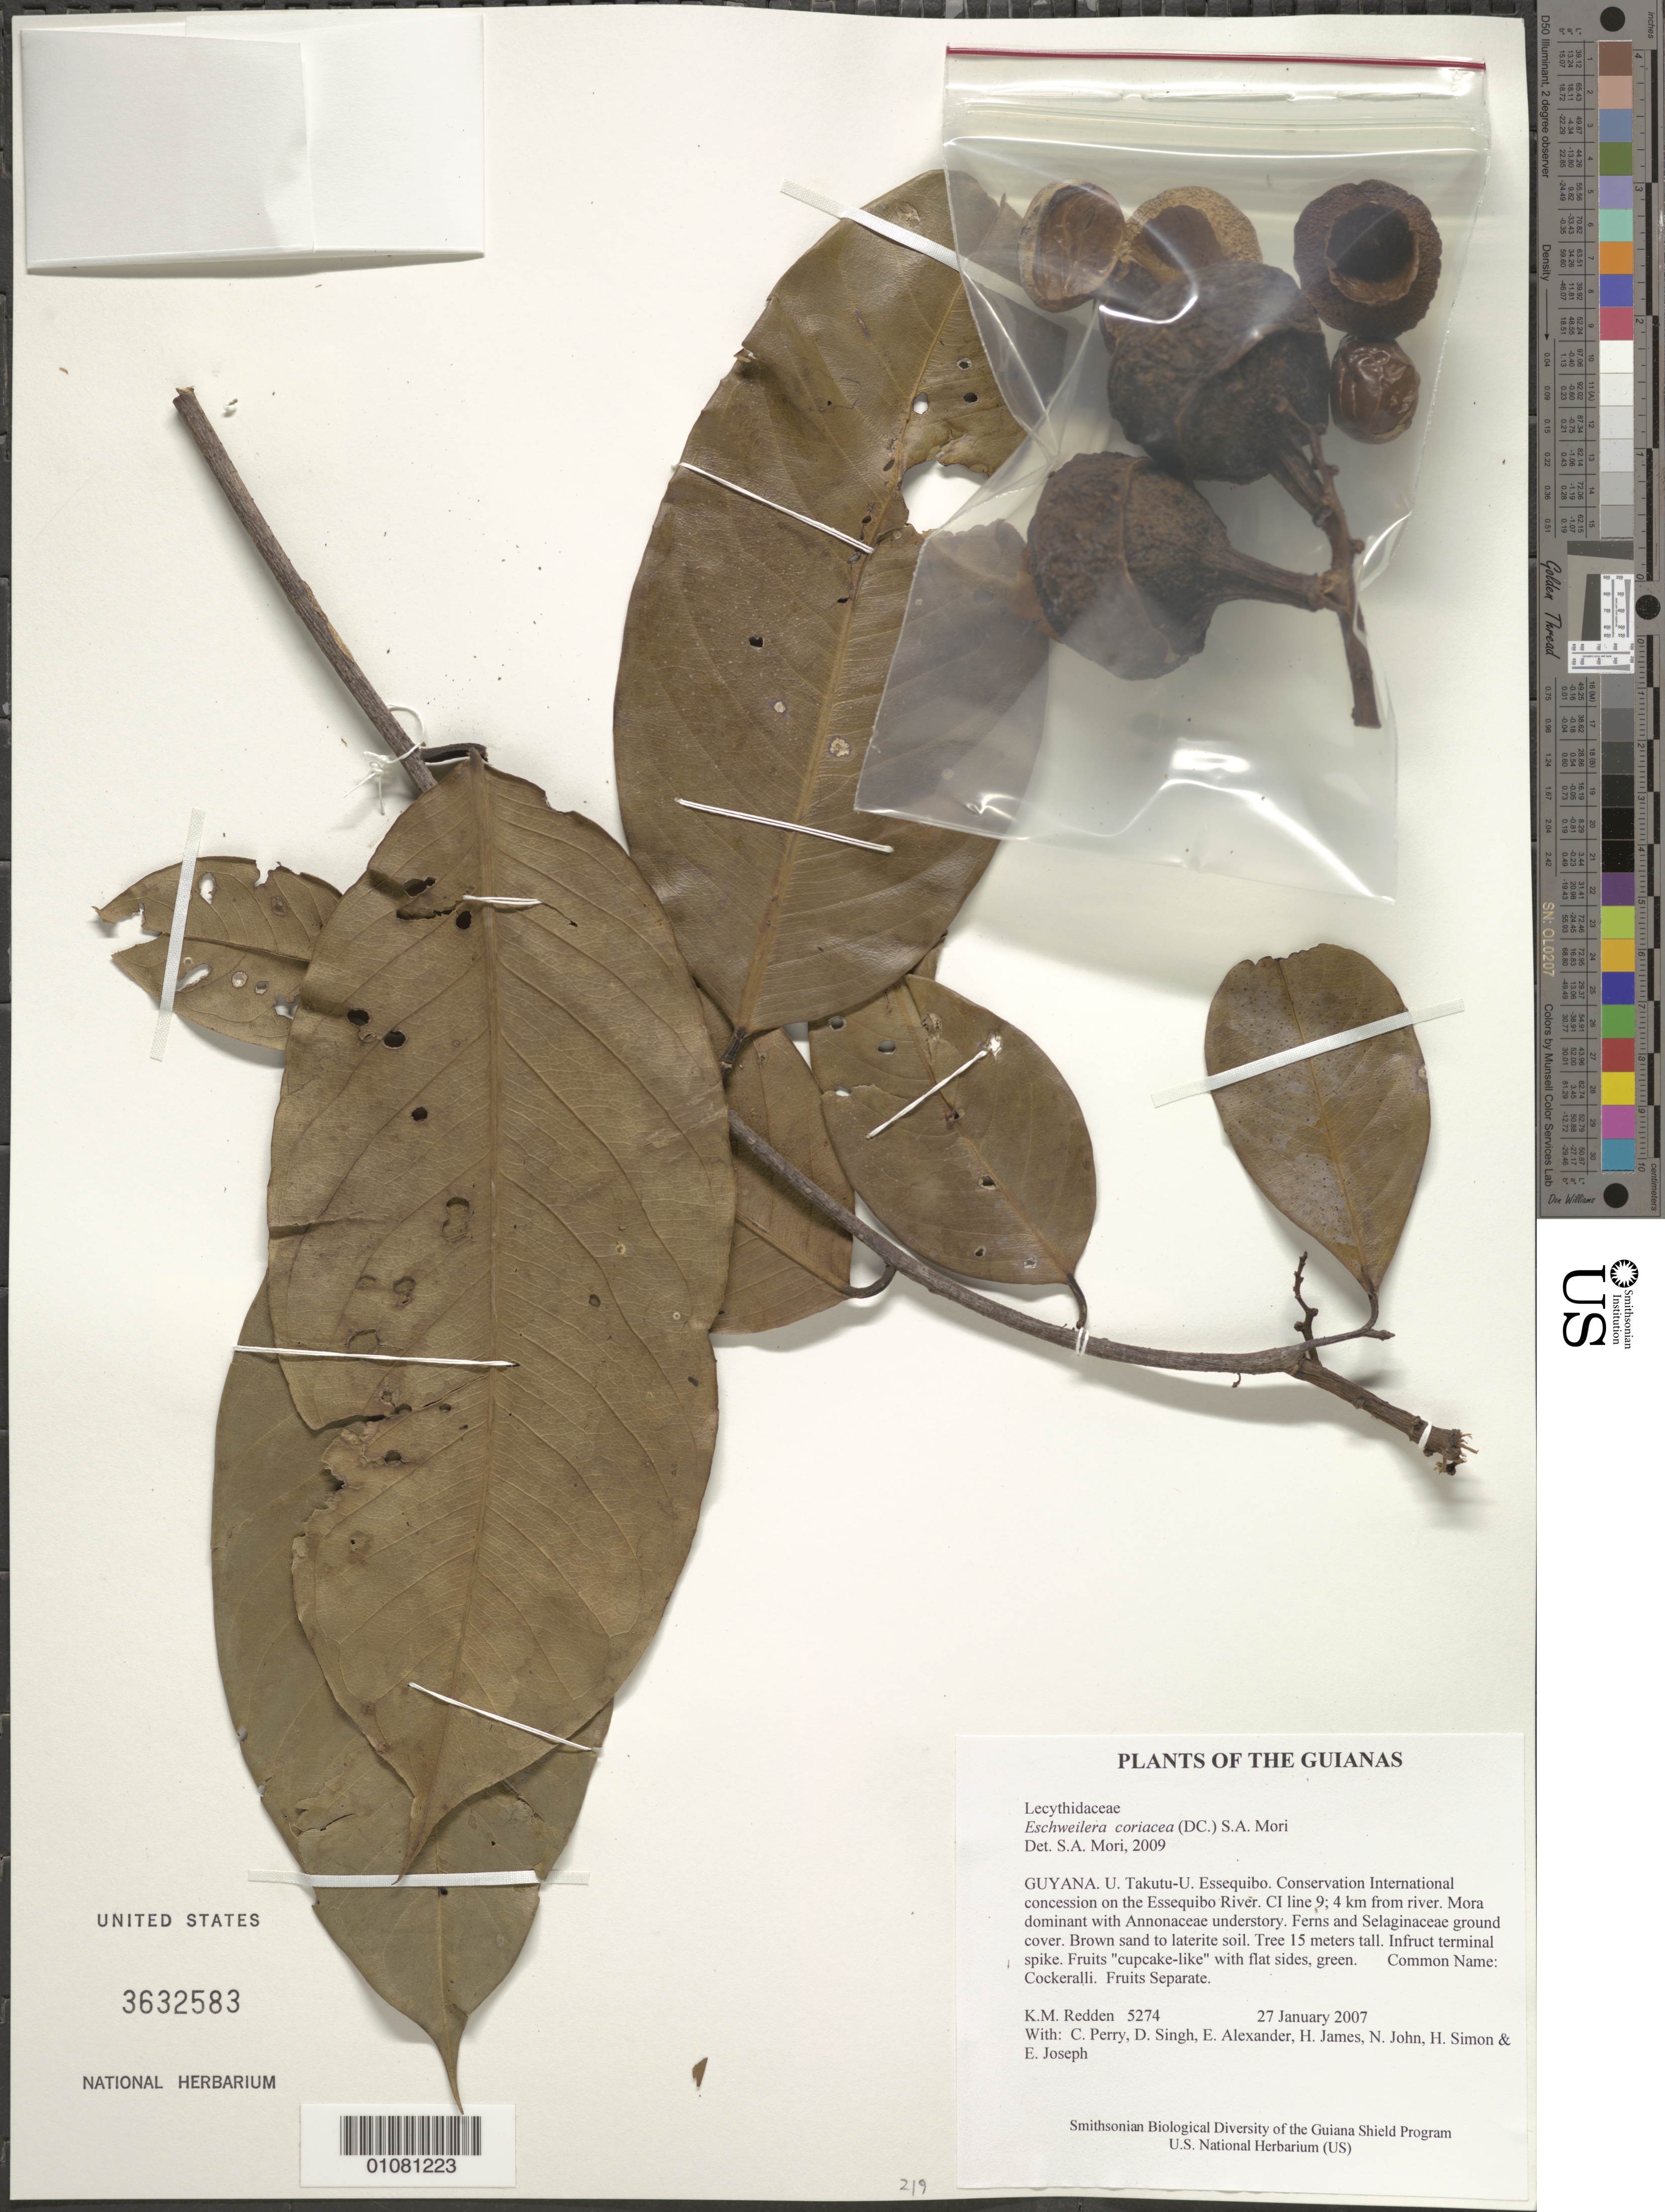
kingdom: Plantae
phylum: Tracheophyta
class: Magnoliopsida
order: Ericales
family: Lecythidaceae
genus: Eschweilera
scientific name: Eschweilera coriacea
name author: (DC.) S.A. Mori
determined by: Mori, Scott A.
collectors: K. M. Redden, C. Perry, D. Singh, E. Alexander, H. James, N. John, H. Simon & E. Joseph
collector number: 5274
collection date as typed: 27 January 2007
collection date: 2007-01-27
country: Guyana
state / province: U. Takutu-U. Essequibo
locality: Conservation International concession on the Essequibo River. CI line 9; 4 km from river.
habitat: Mora dominant with Annonaceae understory. Ferns and Selaginaceae ground cover. Brown sand to laterite soil.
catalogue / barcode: US 3632583